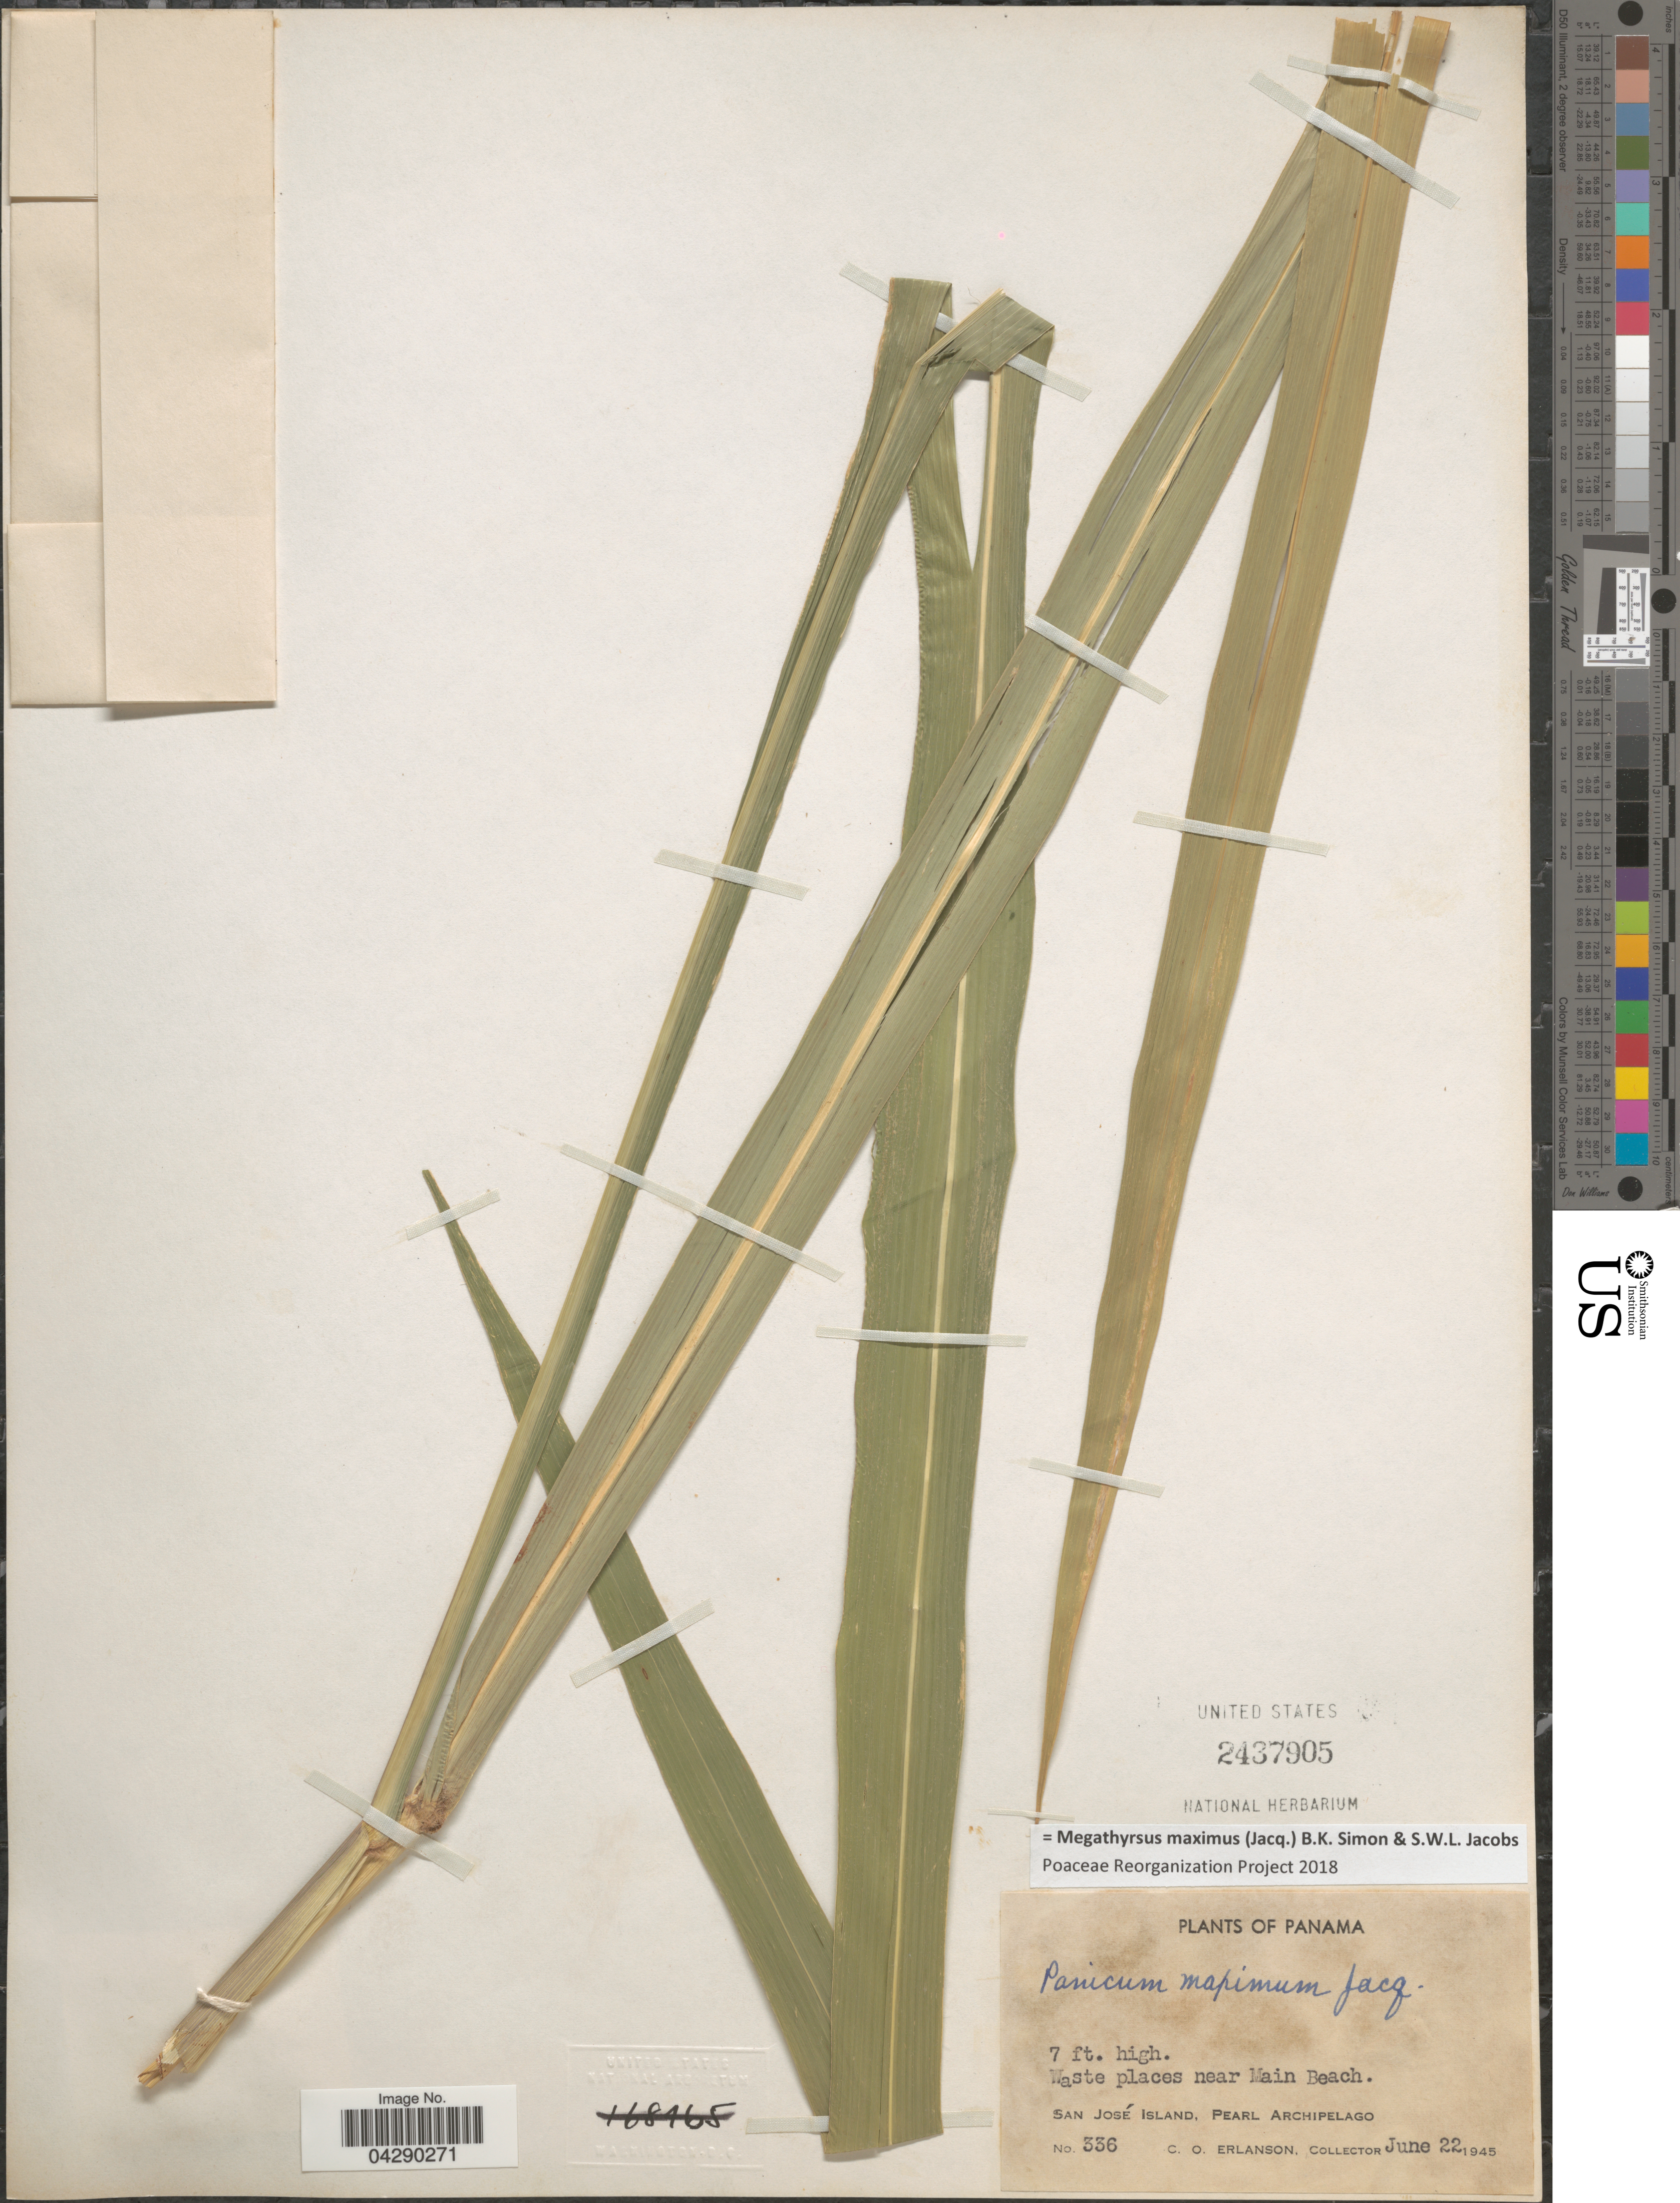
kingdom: Plantae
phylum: Tracheophyta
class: Liliopsida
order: Poales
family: Poaceae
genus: Megathyrsus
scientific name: Megathyrsus maximus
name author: (Jacq.) B.K. Simon & S.W.L. Jacobs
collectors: C. O. Erlanson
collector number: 336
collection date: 1945-06-22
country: Panama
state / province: Panamá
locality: Waste places near Main Beach. San José Island, Pearl Archipelago.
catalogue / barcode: US 2437905